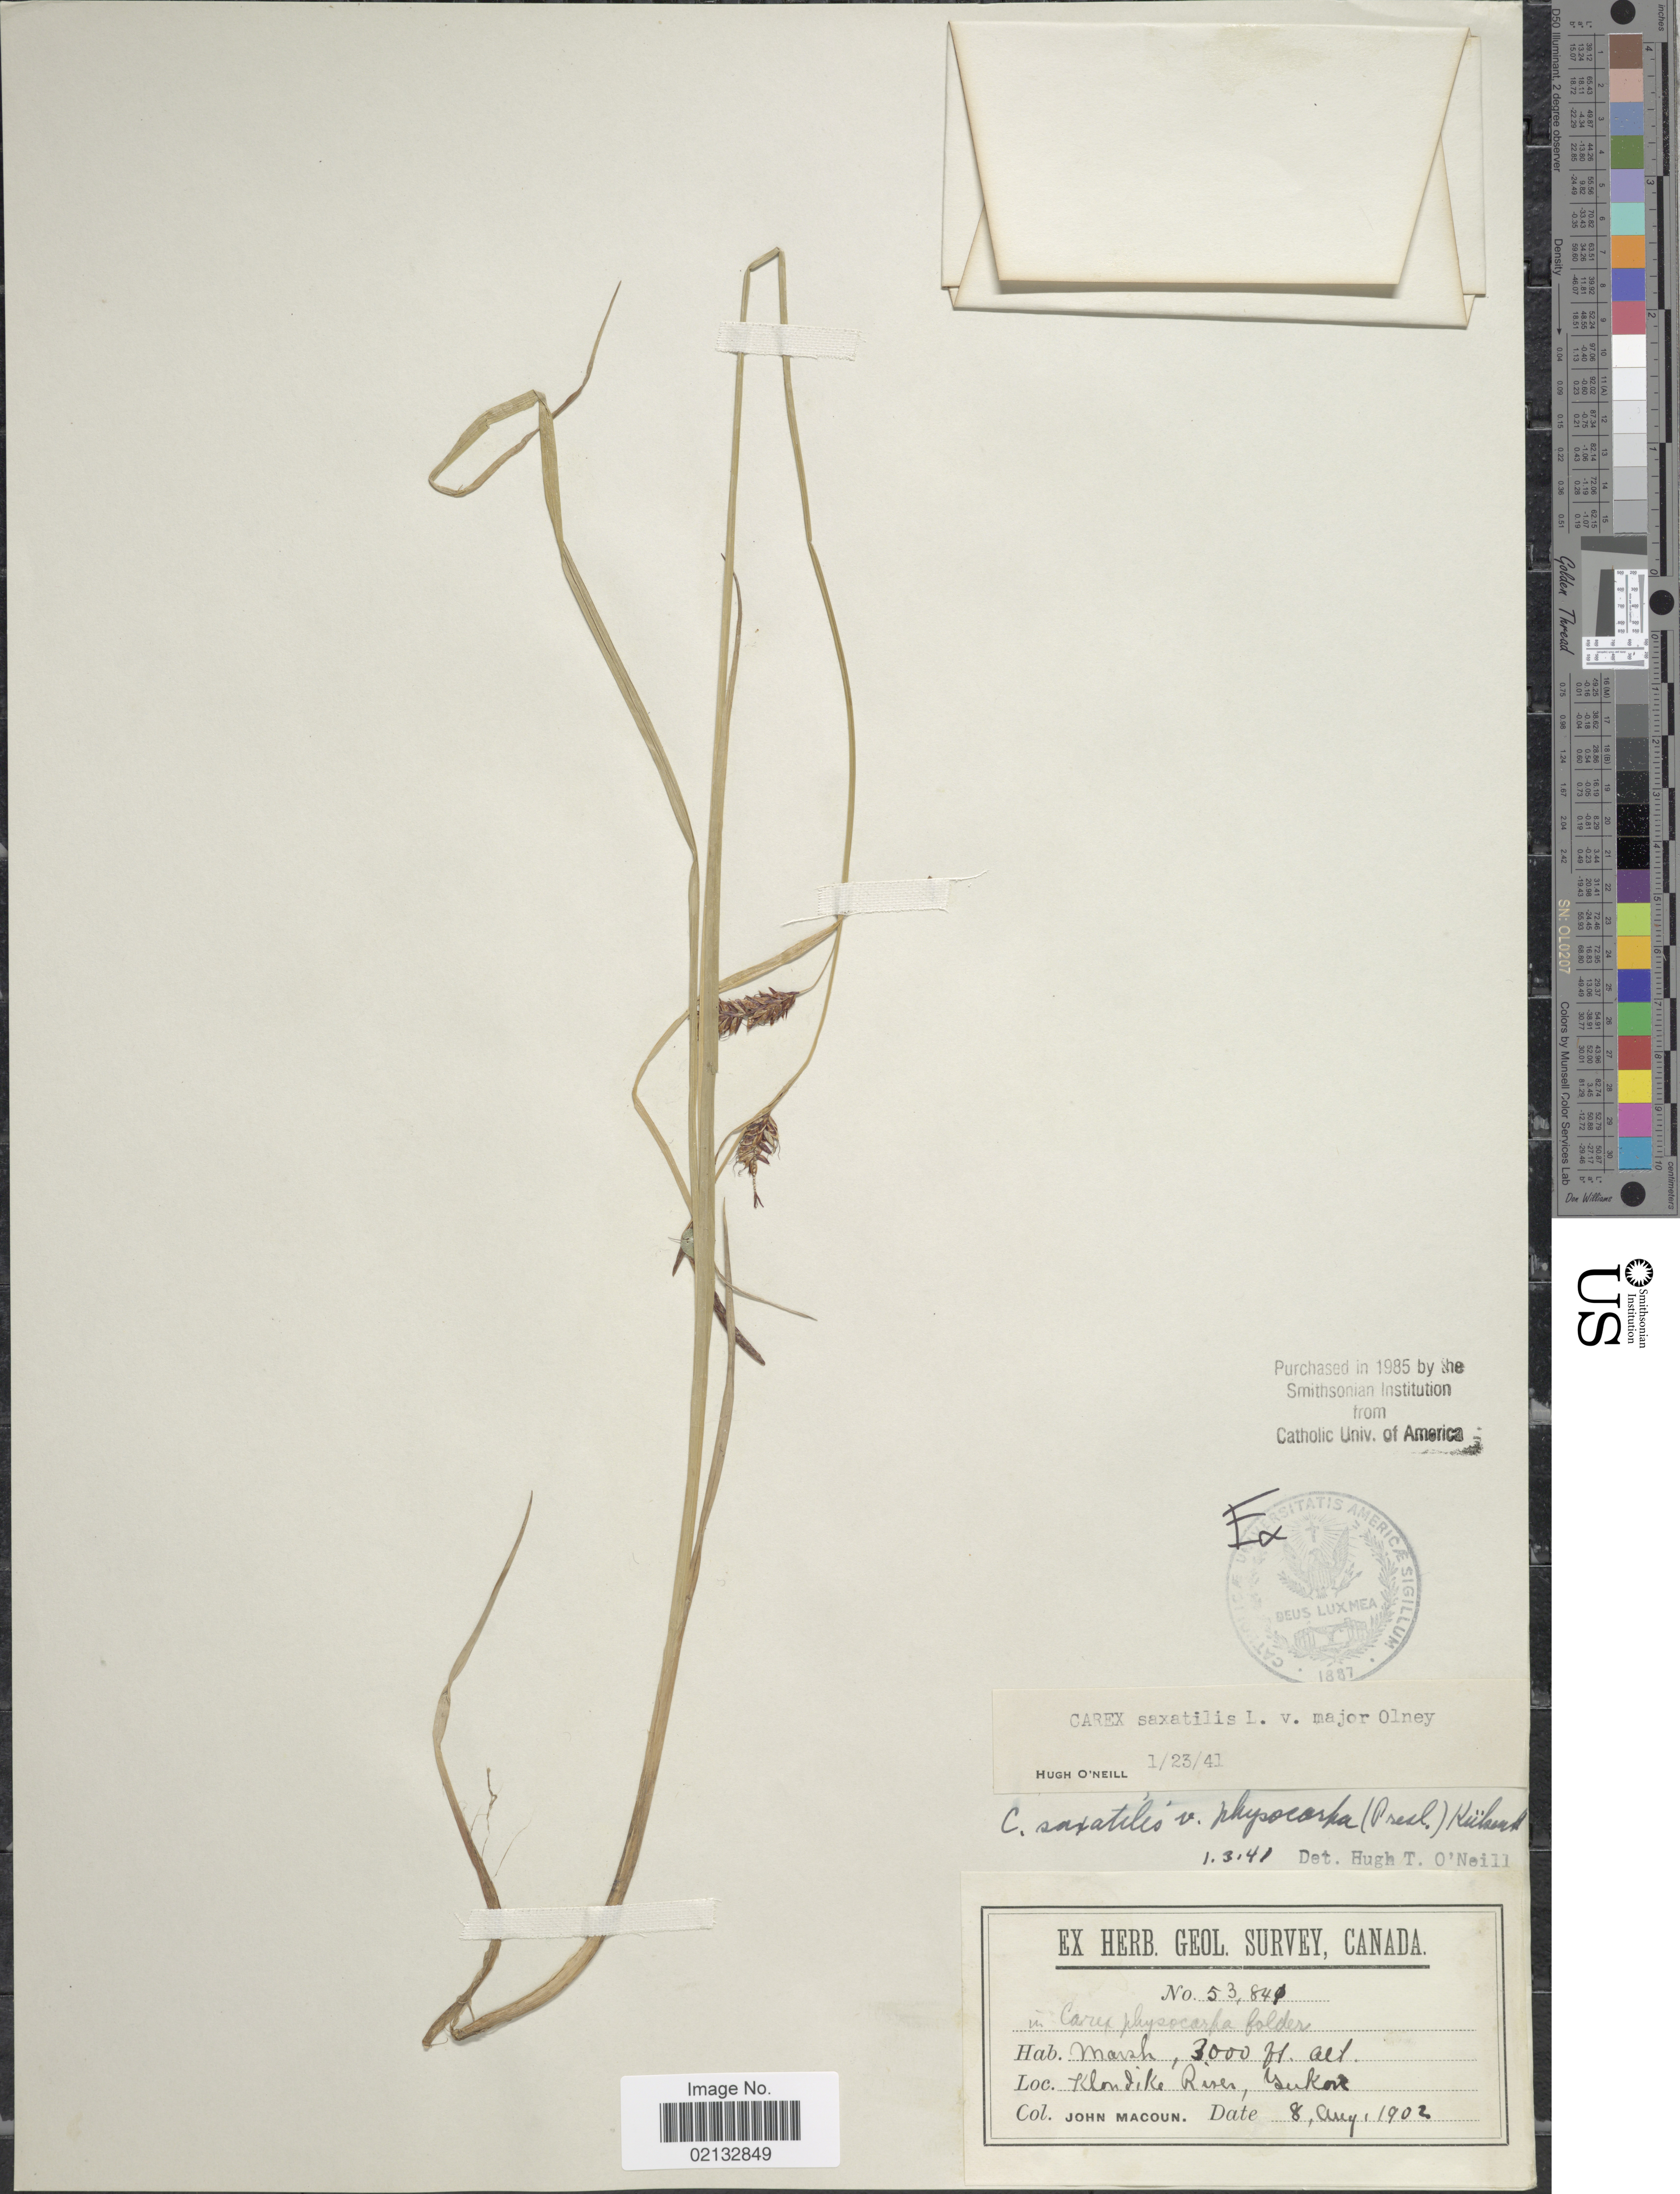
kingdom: Plantae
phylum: Tracheophyta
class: Liliopsida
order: Poales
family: Cyperaceae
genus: Carex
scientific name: Carex saxatilis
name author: L.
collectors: J. Macoun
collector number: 53841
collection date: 1902-08-08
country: Canada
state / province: Yukon Territory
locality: Klondike River, Yukon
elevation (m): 914